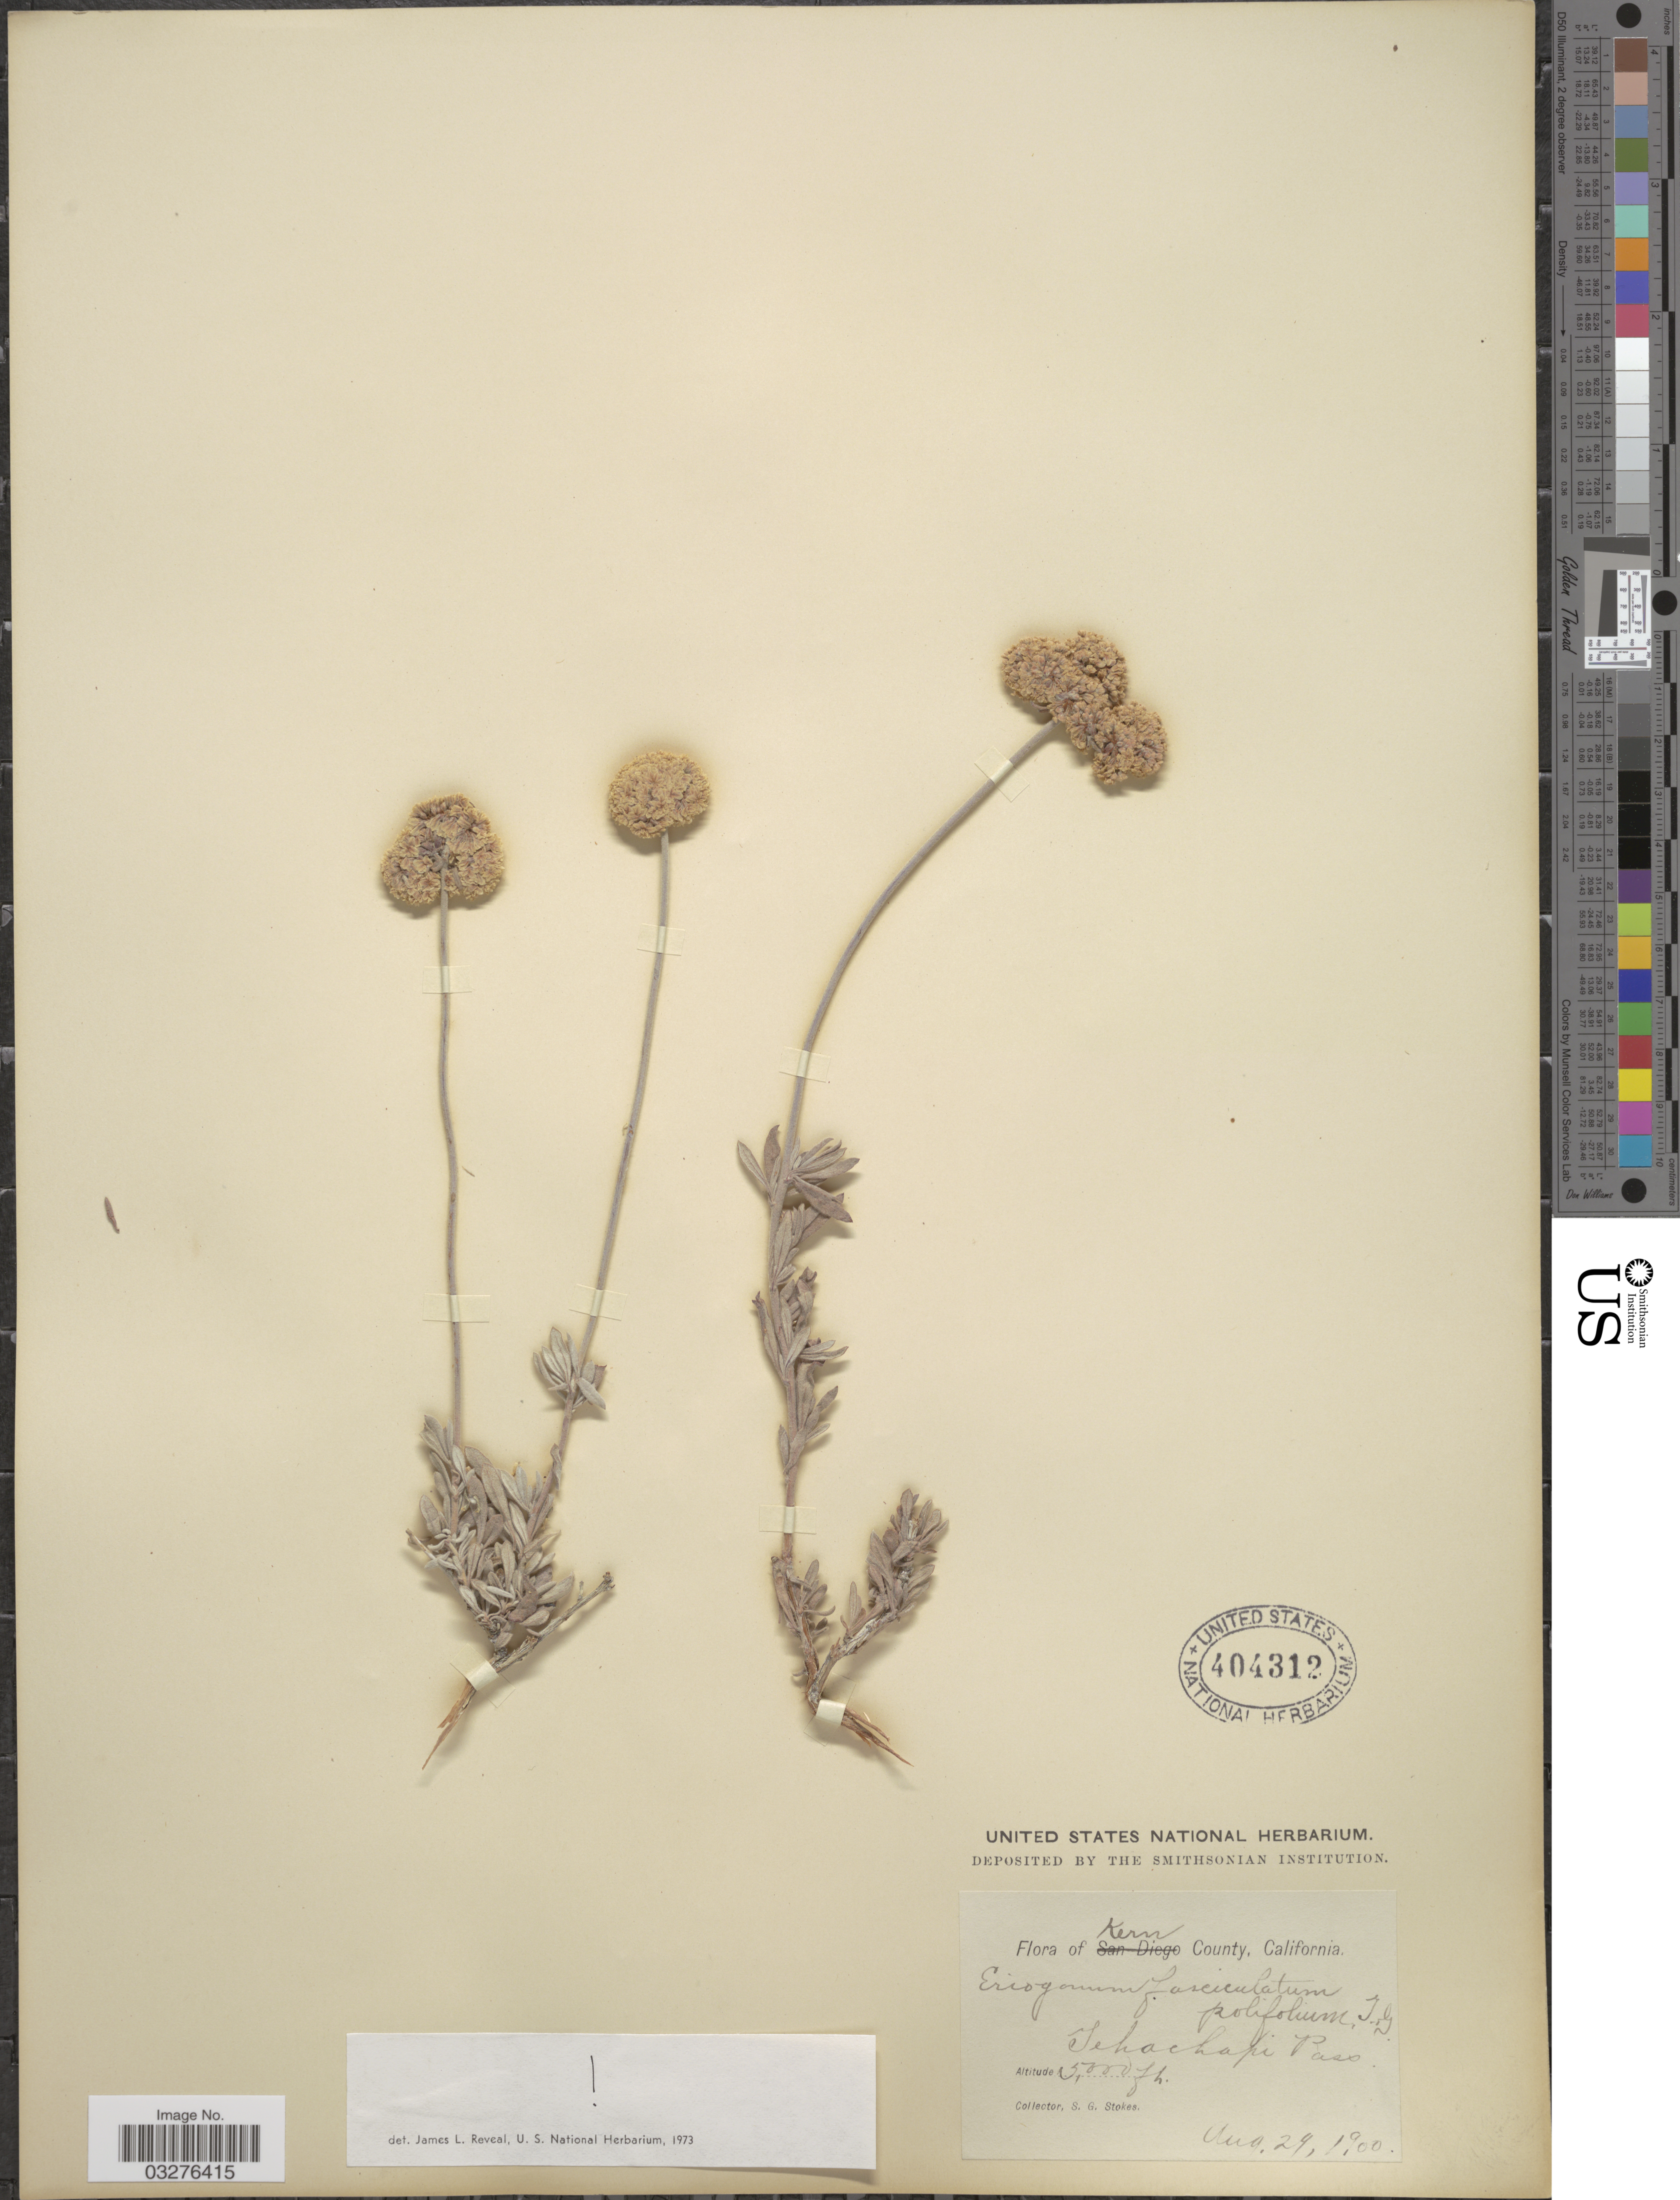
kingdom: Plantae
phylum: Tracheophyta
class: Magnoliopsida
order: Caryophyllales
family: Polygonaceae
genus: Eriogonum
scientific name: Eriogonum fasciculatum var. polifolium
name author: (Benth.) Torr. & A. Gray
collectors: S. G. Stokes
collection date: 1900-08-29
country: United States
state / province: California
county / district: Kern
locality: Kern County, Tehachapi Pass.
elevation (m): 1524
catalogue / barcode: US 404312